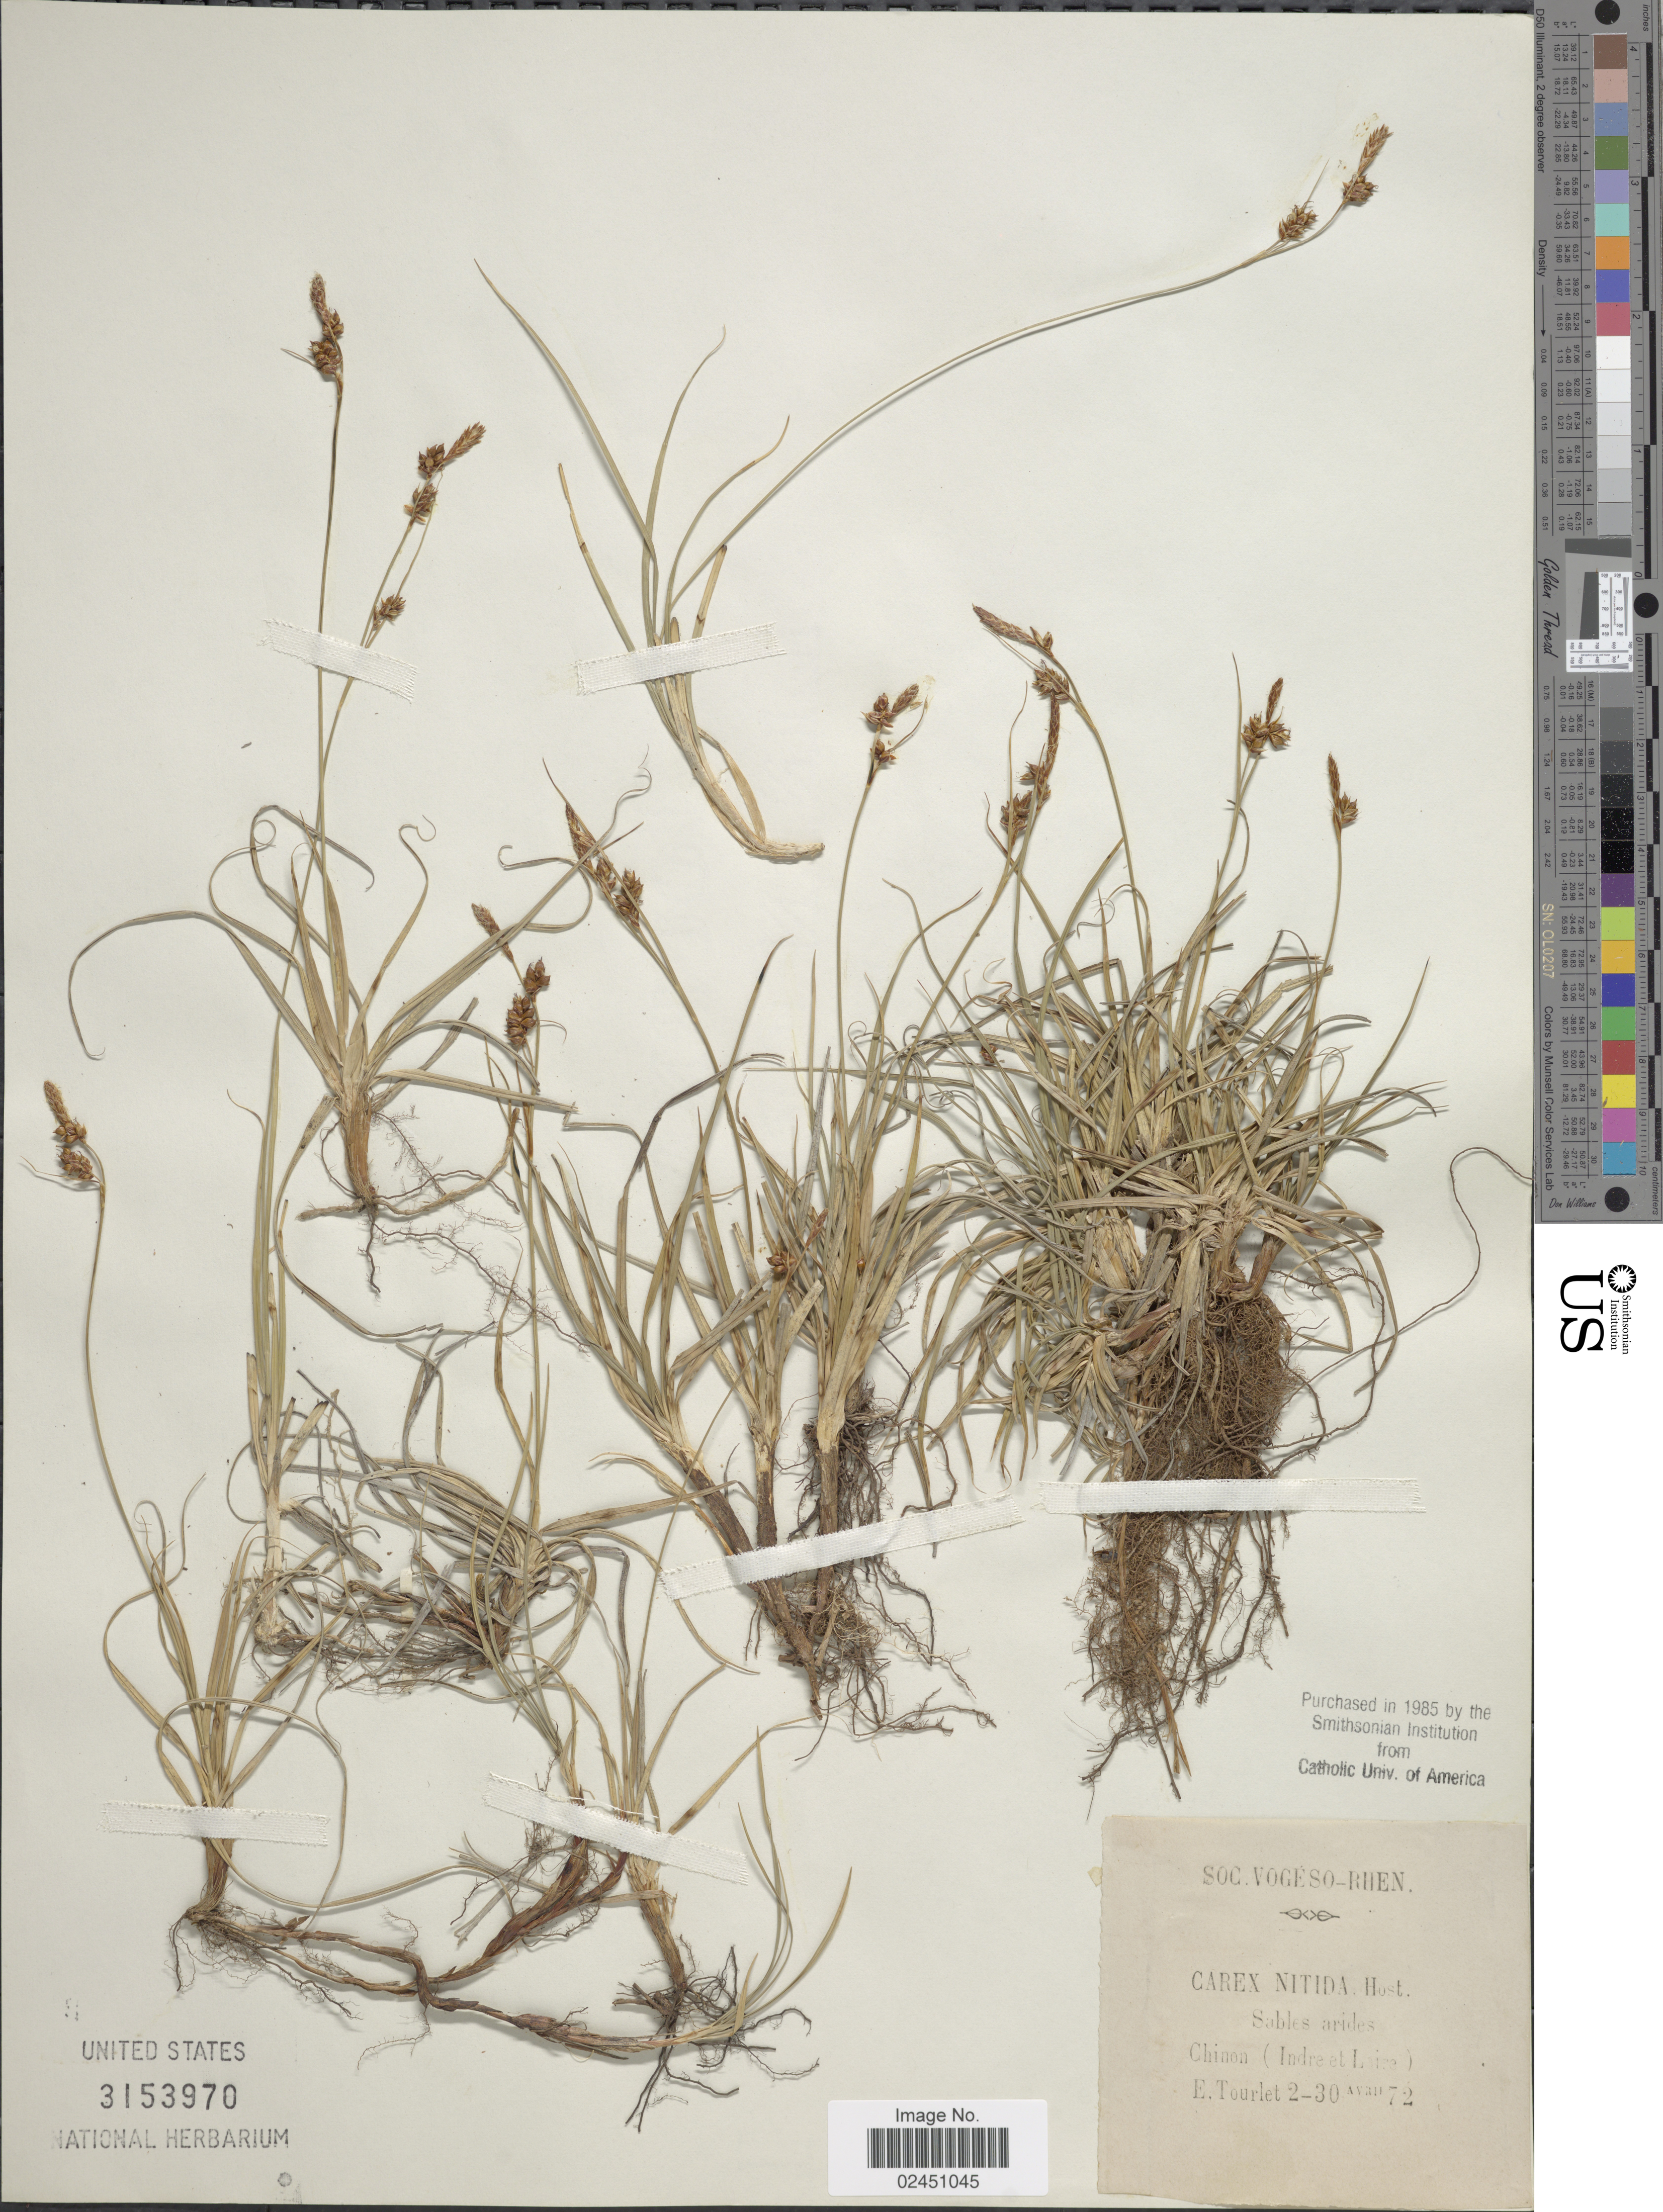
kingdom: Plantae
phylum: Tracheophyta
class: Liliopsida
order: Poales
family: Cyperaceae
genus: Carex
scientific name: Carex liparocarpos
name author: Gaudin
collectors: E. Tourlet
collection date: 1872-04-02/1872-04-30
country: France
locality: Soc. Vogeso-Rhen, Chinon (Indre et Loire)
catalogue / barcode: US 3153970